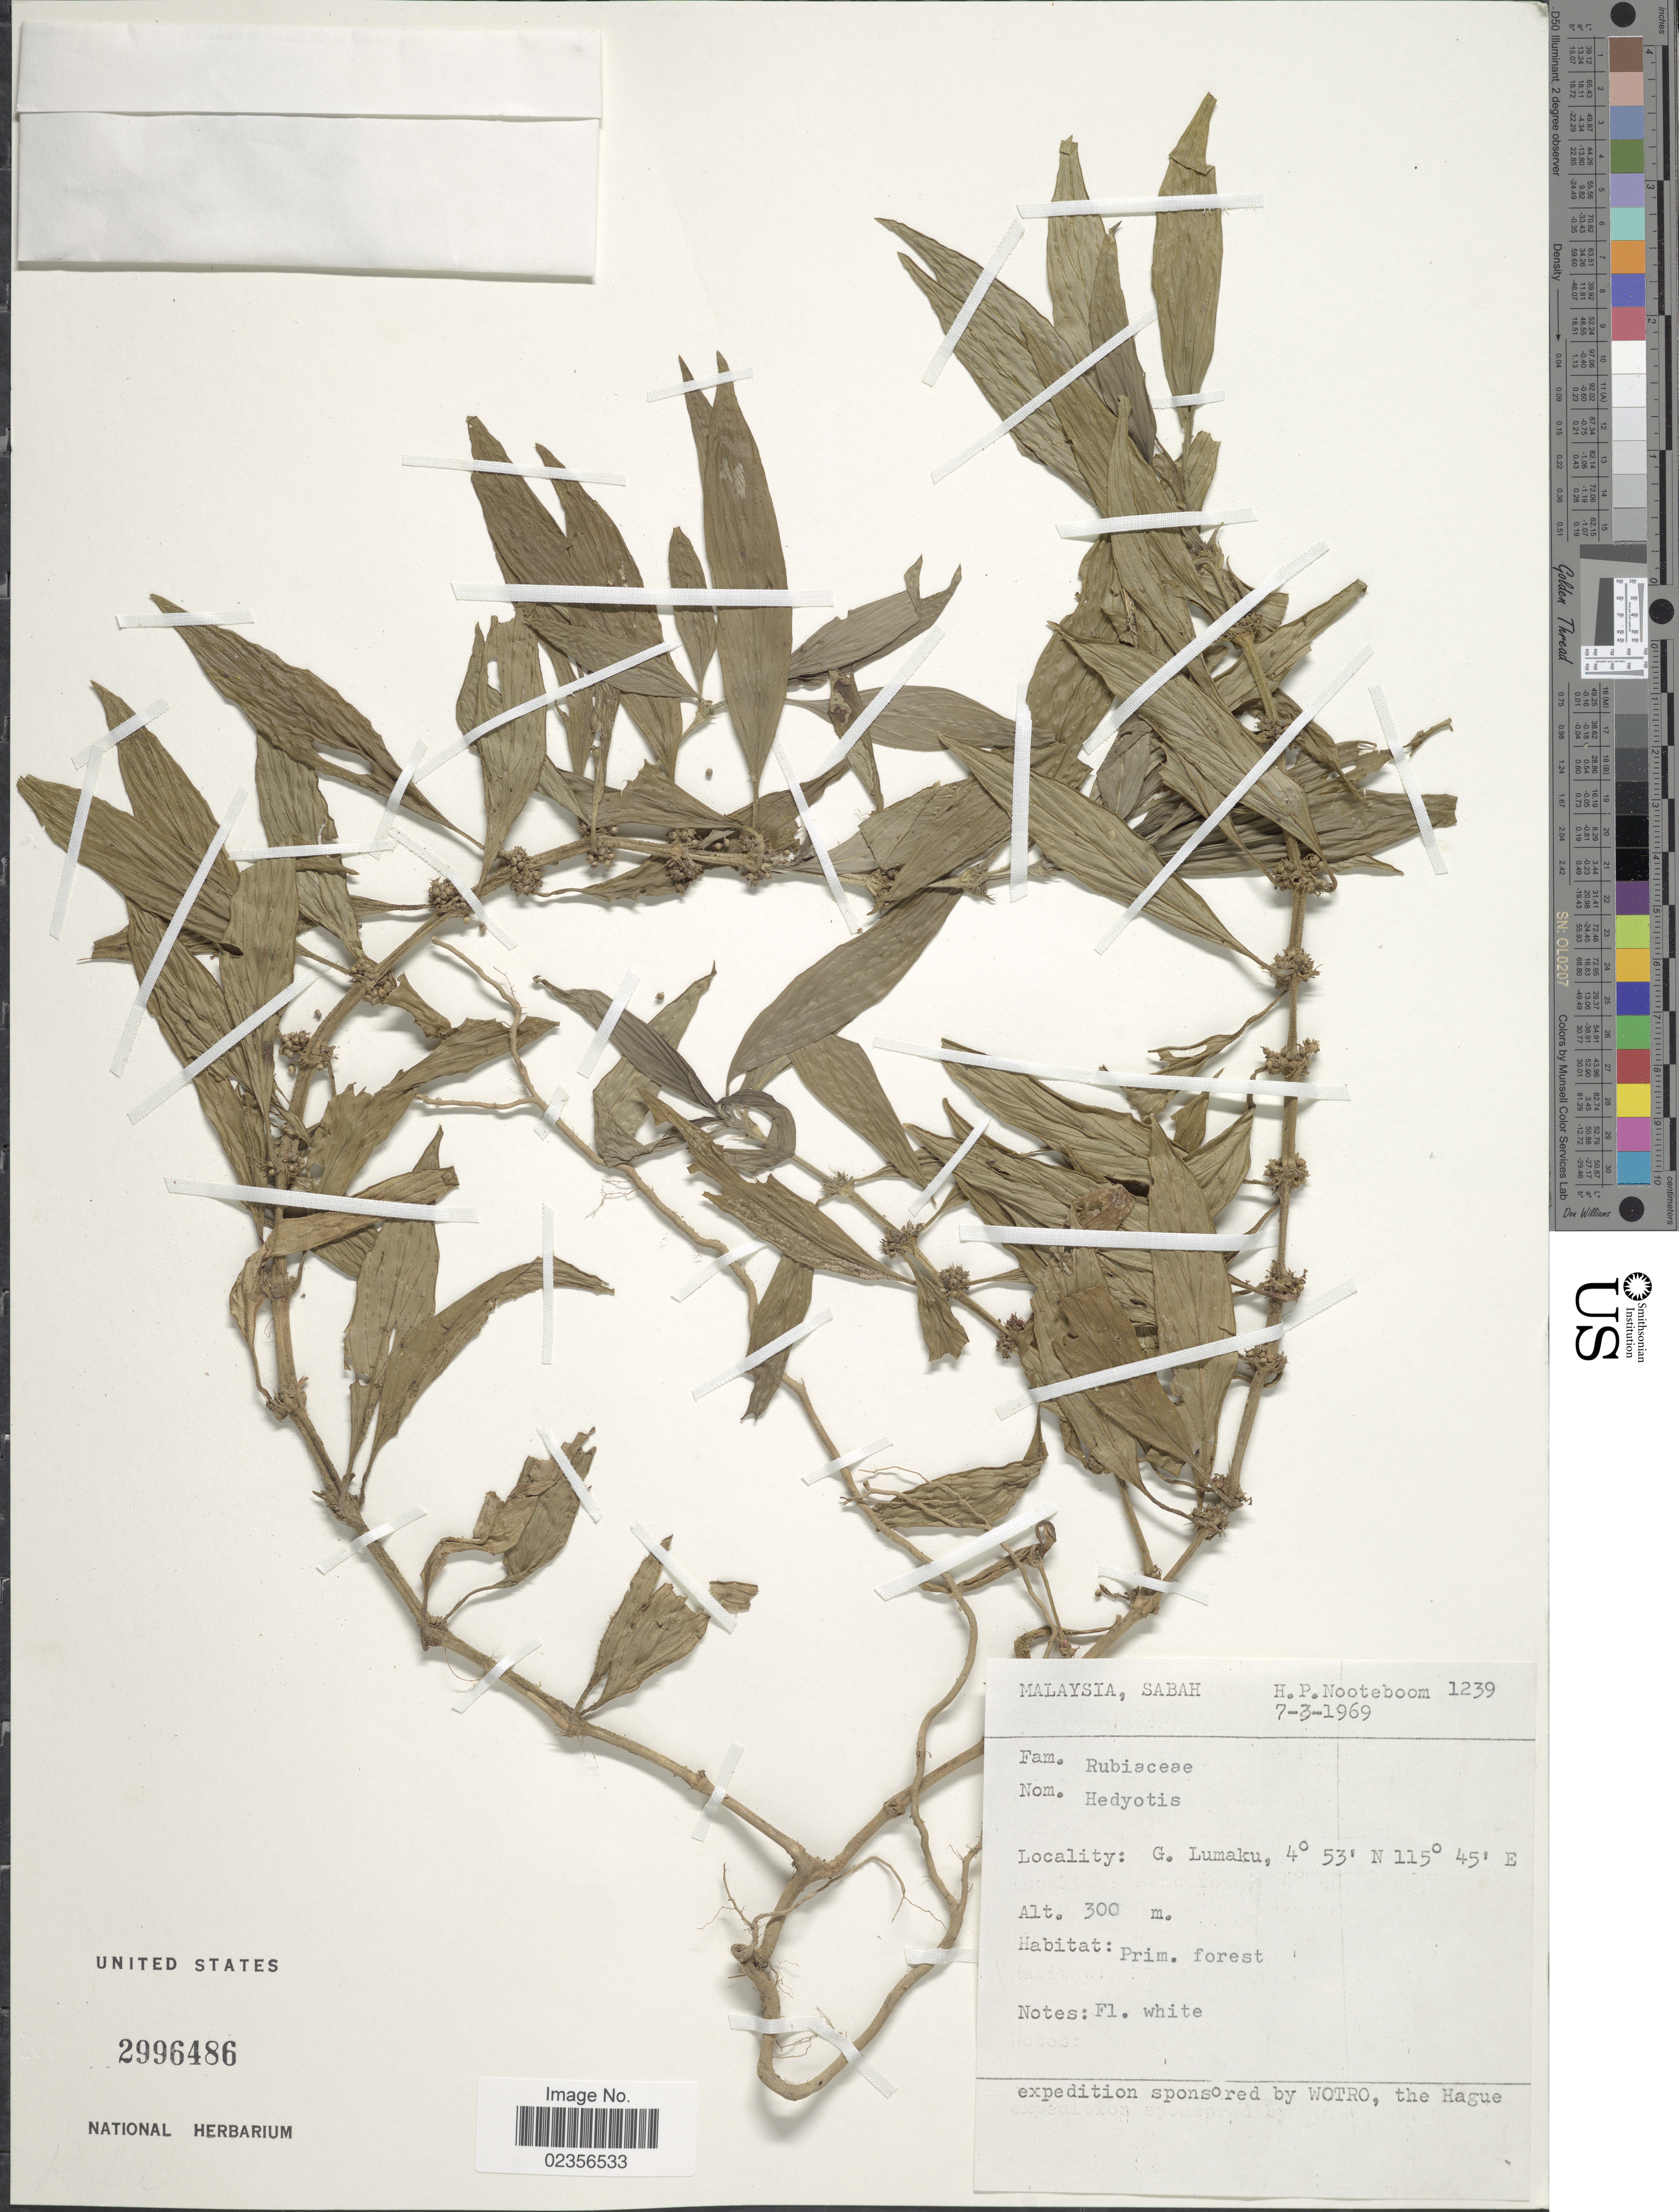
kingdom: Plantae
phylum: Tracheophyta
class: Magnoliopsida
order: Gentianales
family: Rubiaceae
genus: Hedyotis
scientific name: Hedyotis sp.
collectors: H. P. Nooteboom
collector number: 1239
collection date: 1969-03-07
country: Malaysia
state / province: Sabah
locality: G. Lumaku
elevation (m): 300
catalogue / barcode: US 2996486